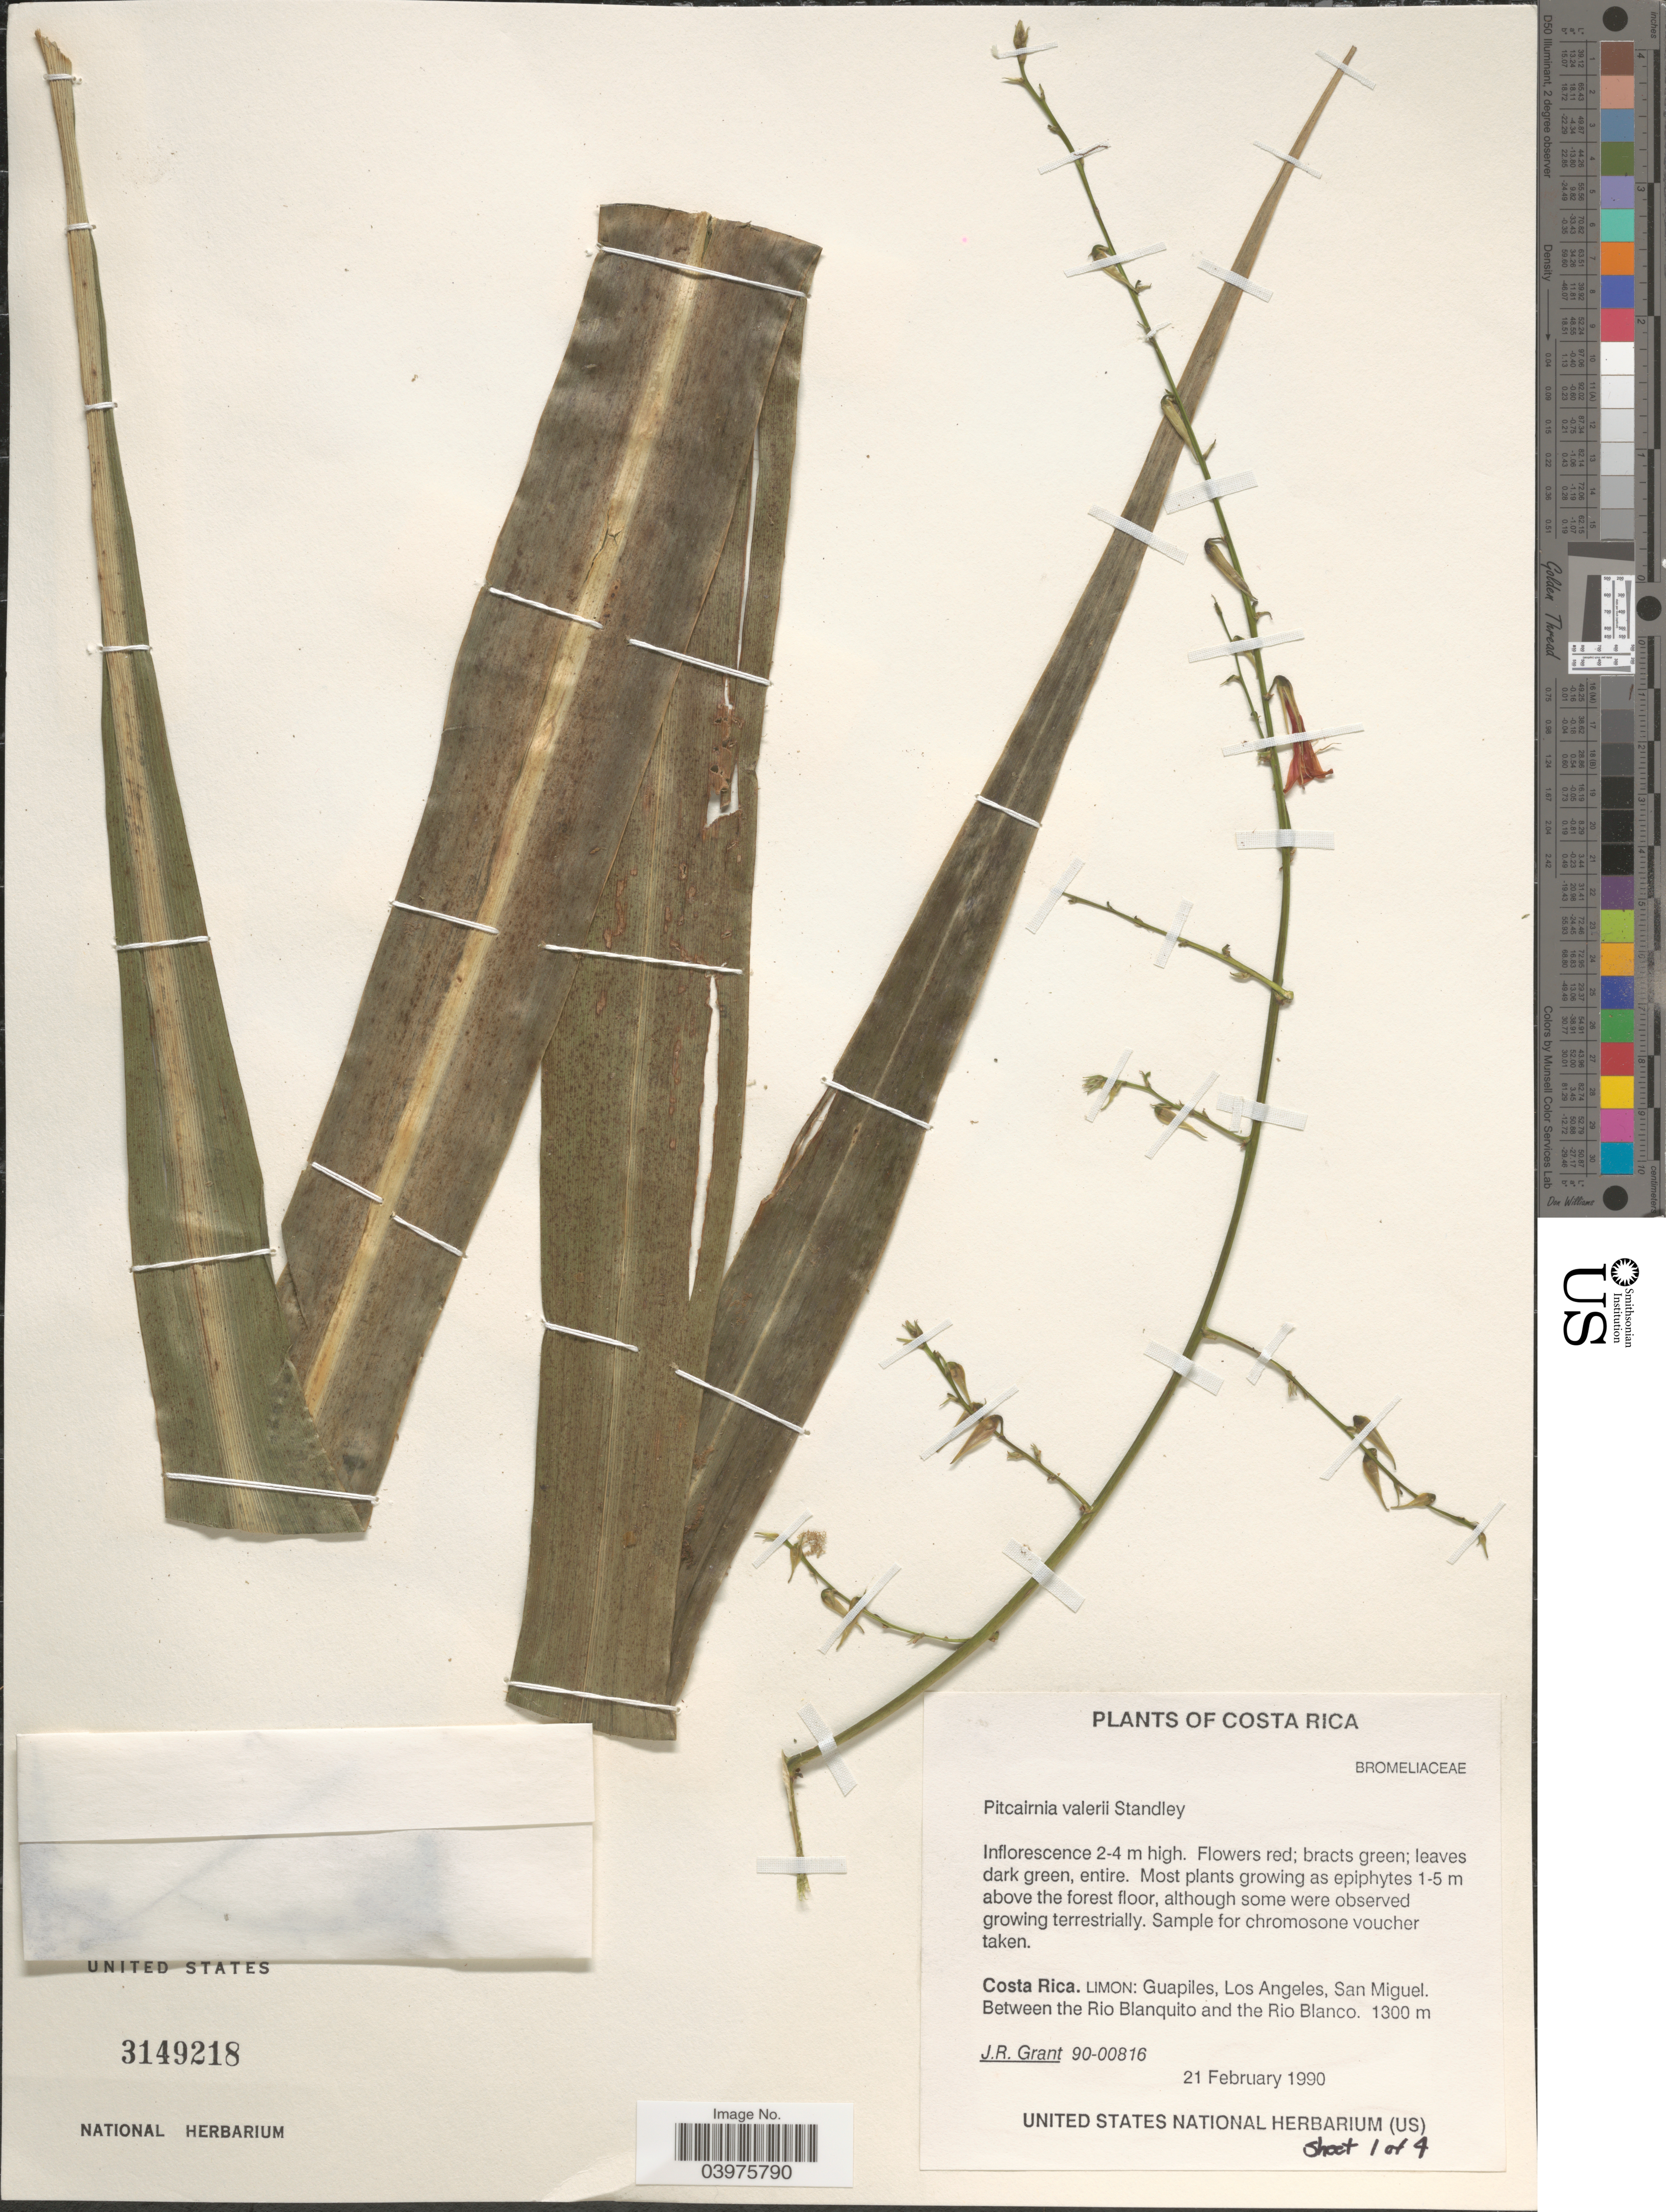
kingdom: Plantae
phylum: Tracheophyta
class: Liliopsida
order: Poales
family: Bromeliaceae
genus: Pitcairnia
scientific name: Pitcairnia valerii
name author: Standl.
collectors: J. Grant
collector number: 90-00816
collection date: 1990-02-21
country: Costa Rica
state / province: Limón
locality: Guapiles, Los Angeles, San Miguel. Between the Rio Blanquito and the Rio Blanco.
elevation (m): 1300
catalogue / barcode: US 3149218